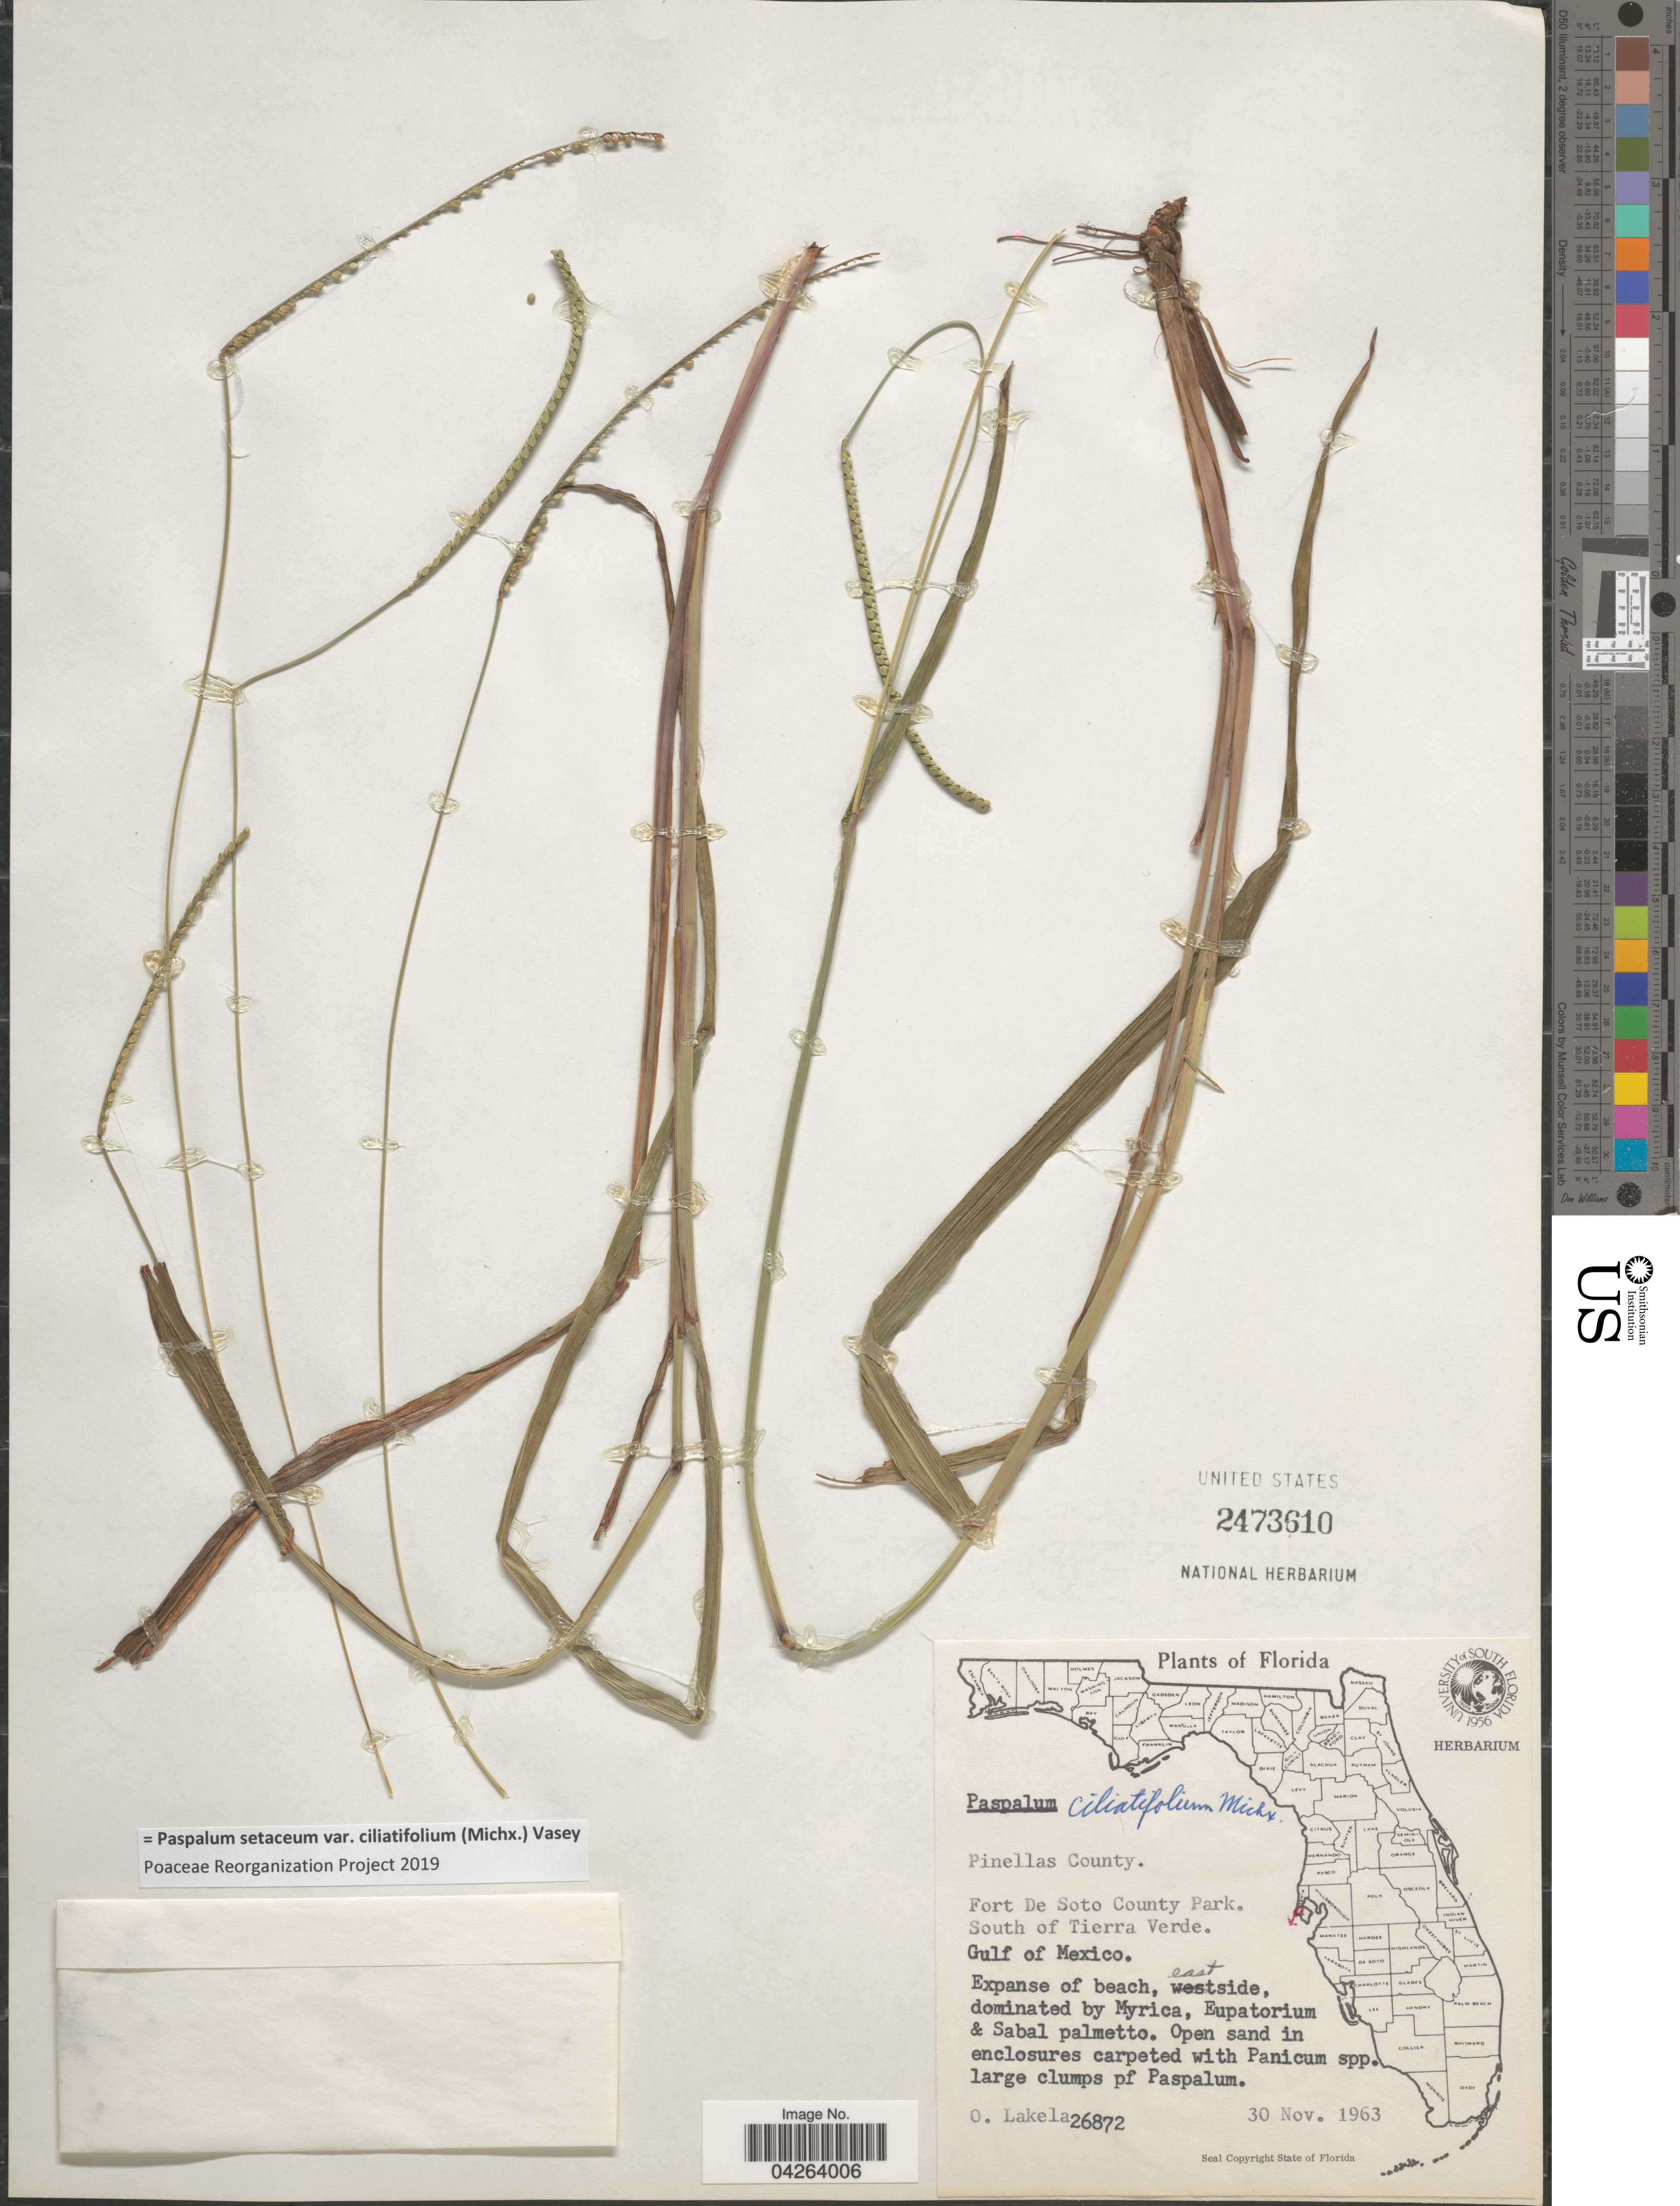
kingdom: Plantae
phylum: Tracheophyta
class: Liliopsida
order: Poales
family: Poaceae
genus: Paspalum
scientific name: Paspalum setaceum var. ciliatifolium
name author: (Michx.) Vasey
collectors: O. Lakela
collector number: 26872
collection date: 1963-11-30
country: United States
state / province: Florida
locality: Pinellas County. Fort De Soto County Park. South of Tierra Verde. Gulf of Mexico. Expanse of beach, east side.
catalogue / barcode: US 2473610